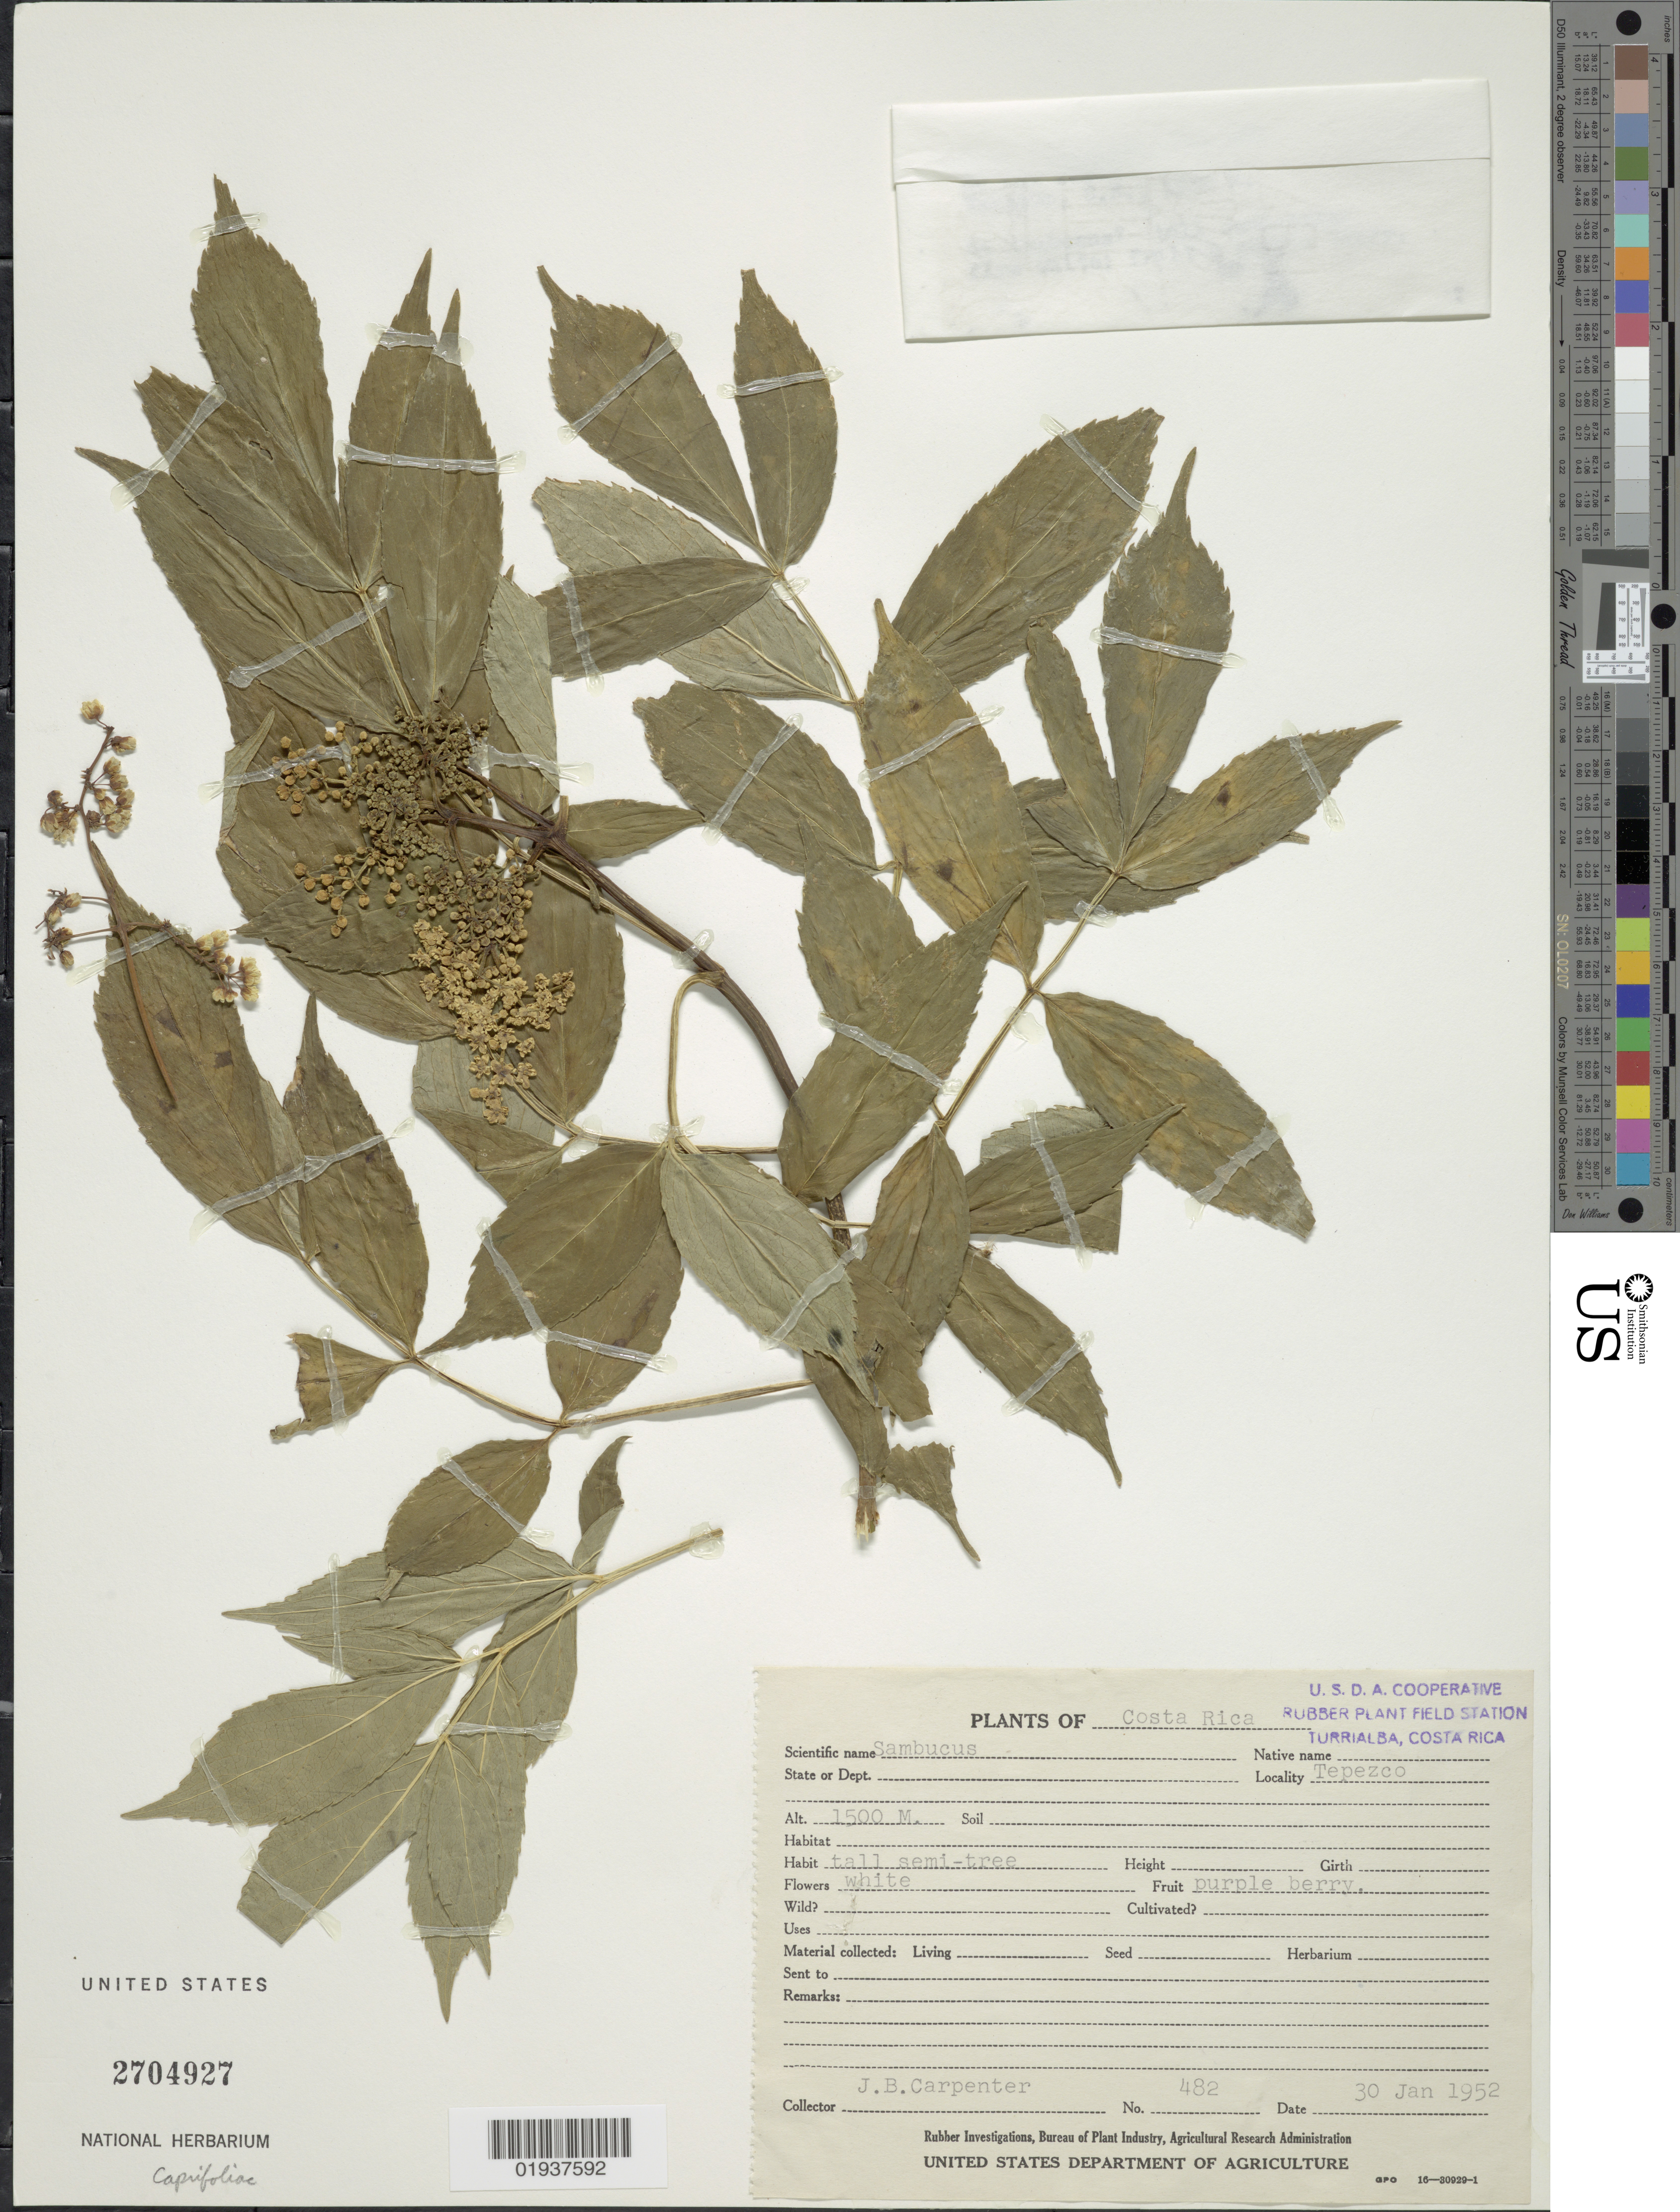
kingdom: Plantae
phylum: Tracheophyta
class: Magnoliopsida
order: Dipsacales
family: Viburnaceae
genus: Sambucus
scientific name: Sambucus sp.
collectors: J. Carpenter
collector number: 482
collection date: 1952-01-30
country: Costa Rica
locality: Tepezco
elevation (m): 1500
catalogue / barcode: US 2704927